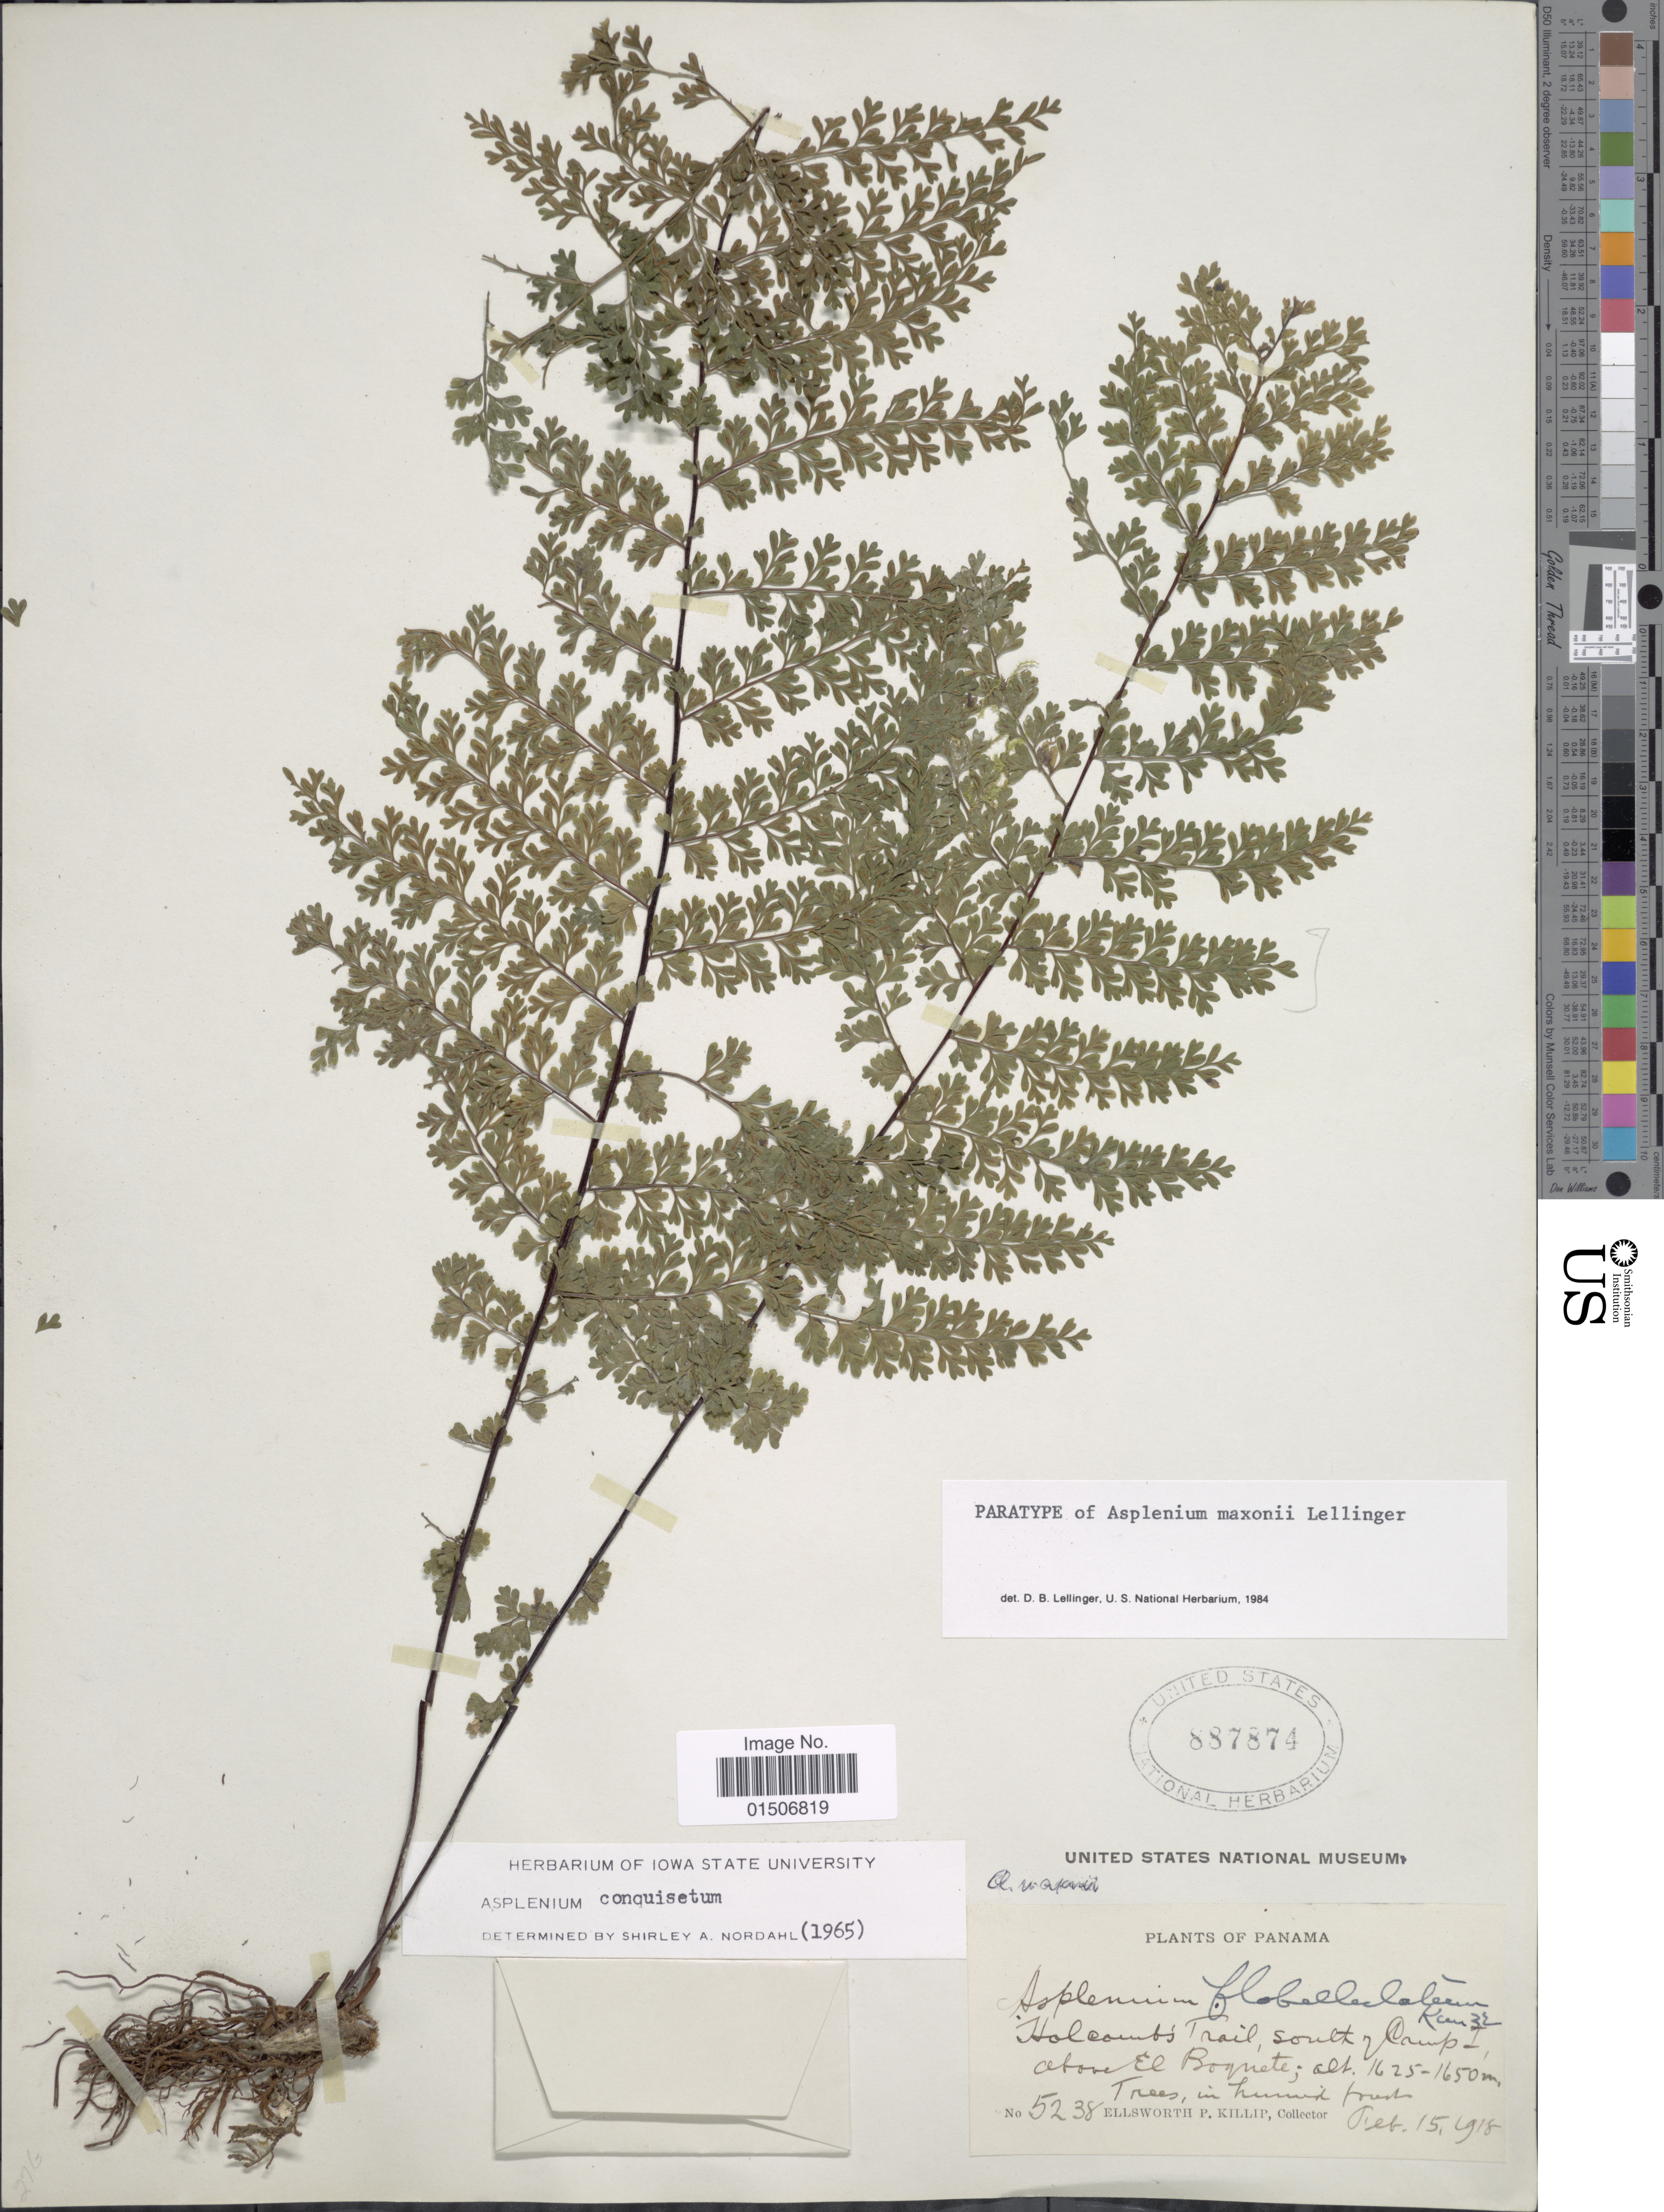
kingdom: Plantae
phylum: Tracheophyta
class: Polypodiopsida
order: Polypodiales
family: Aspleniaceae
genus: Asplenium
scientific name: Asplenium maxonii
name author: Lellinger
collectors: E. P. Killip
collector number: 5238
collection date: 1918-02-15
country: Panama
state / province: Chiriqui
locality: Holcomb's Trail, south of Camp I, above El Boquete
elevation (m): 1625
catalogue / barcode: US 887874